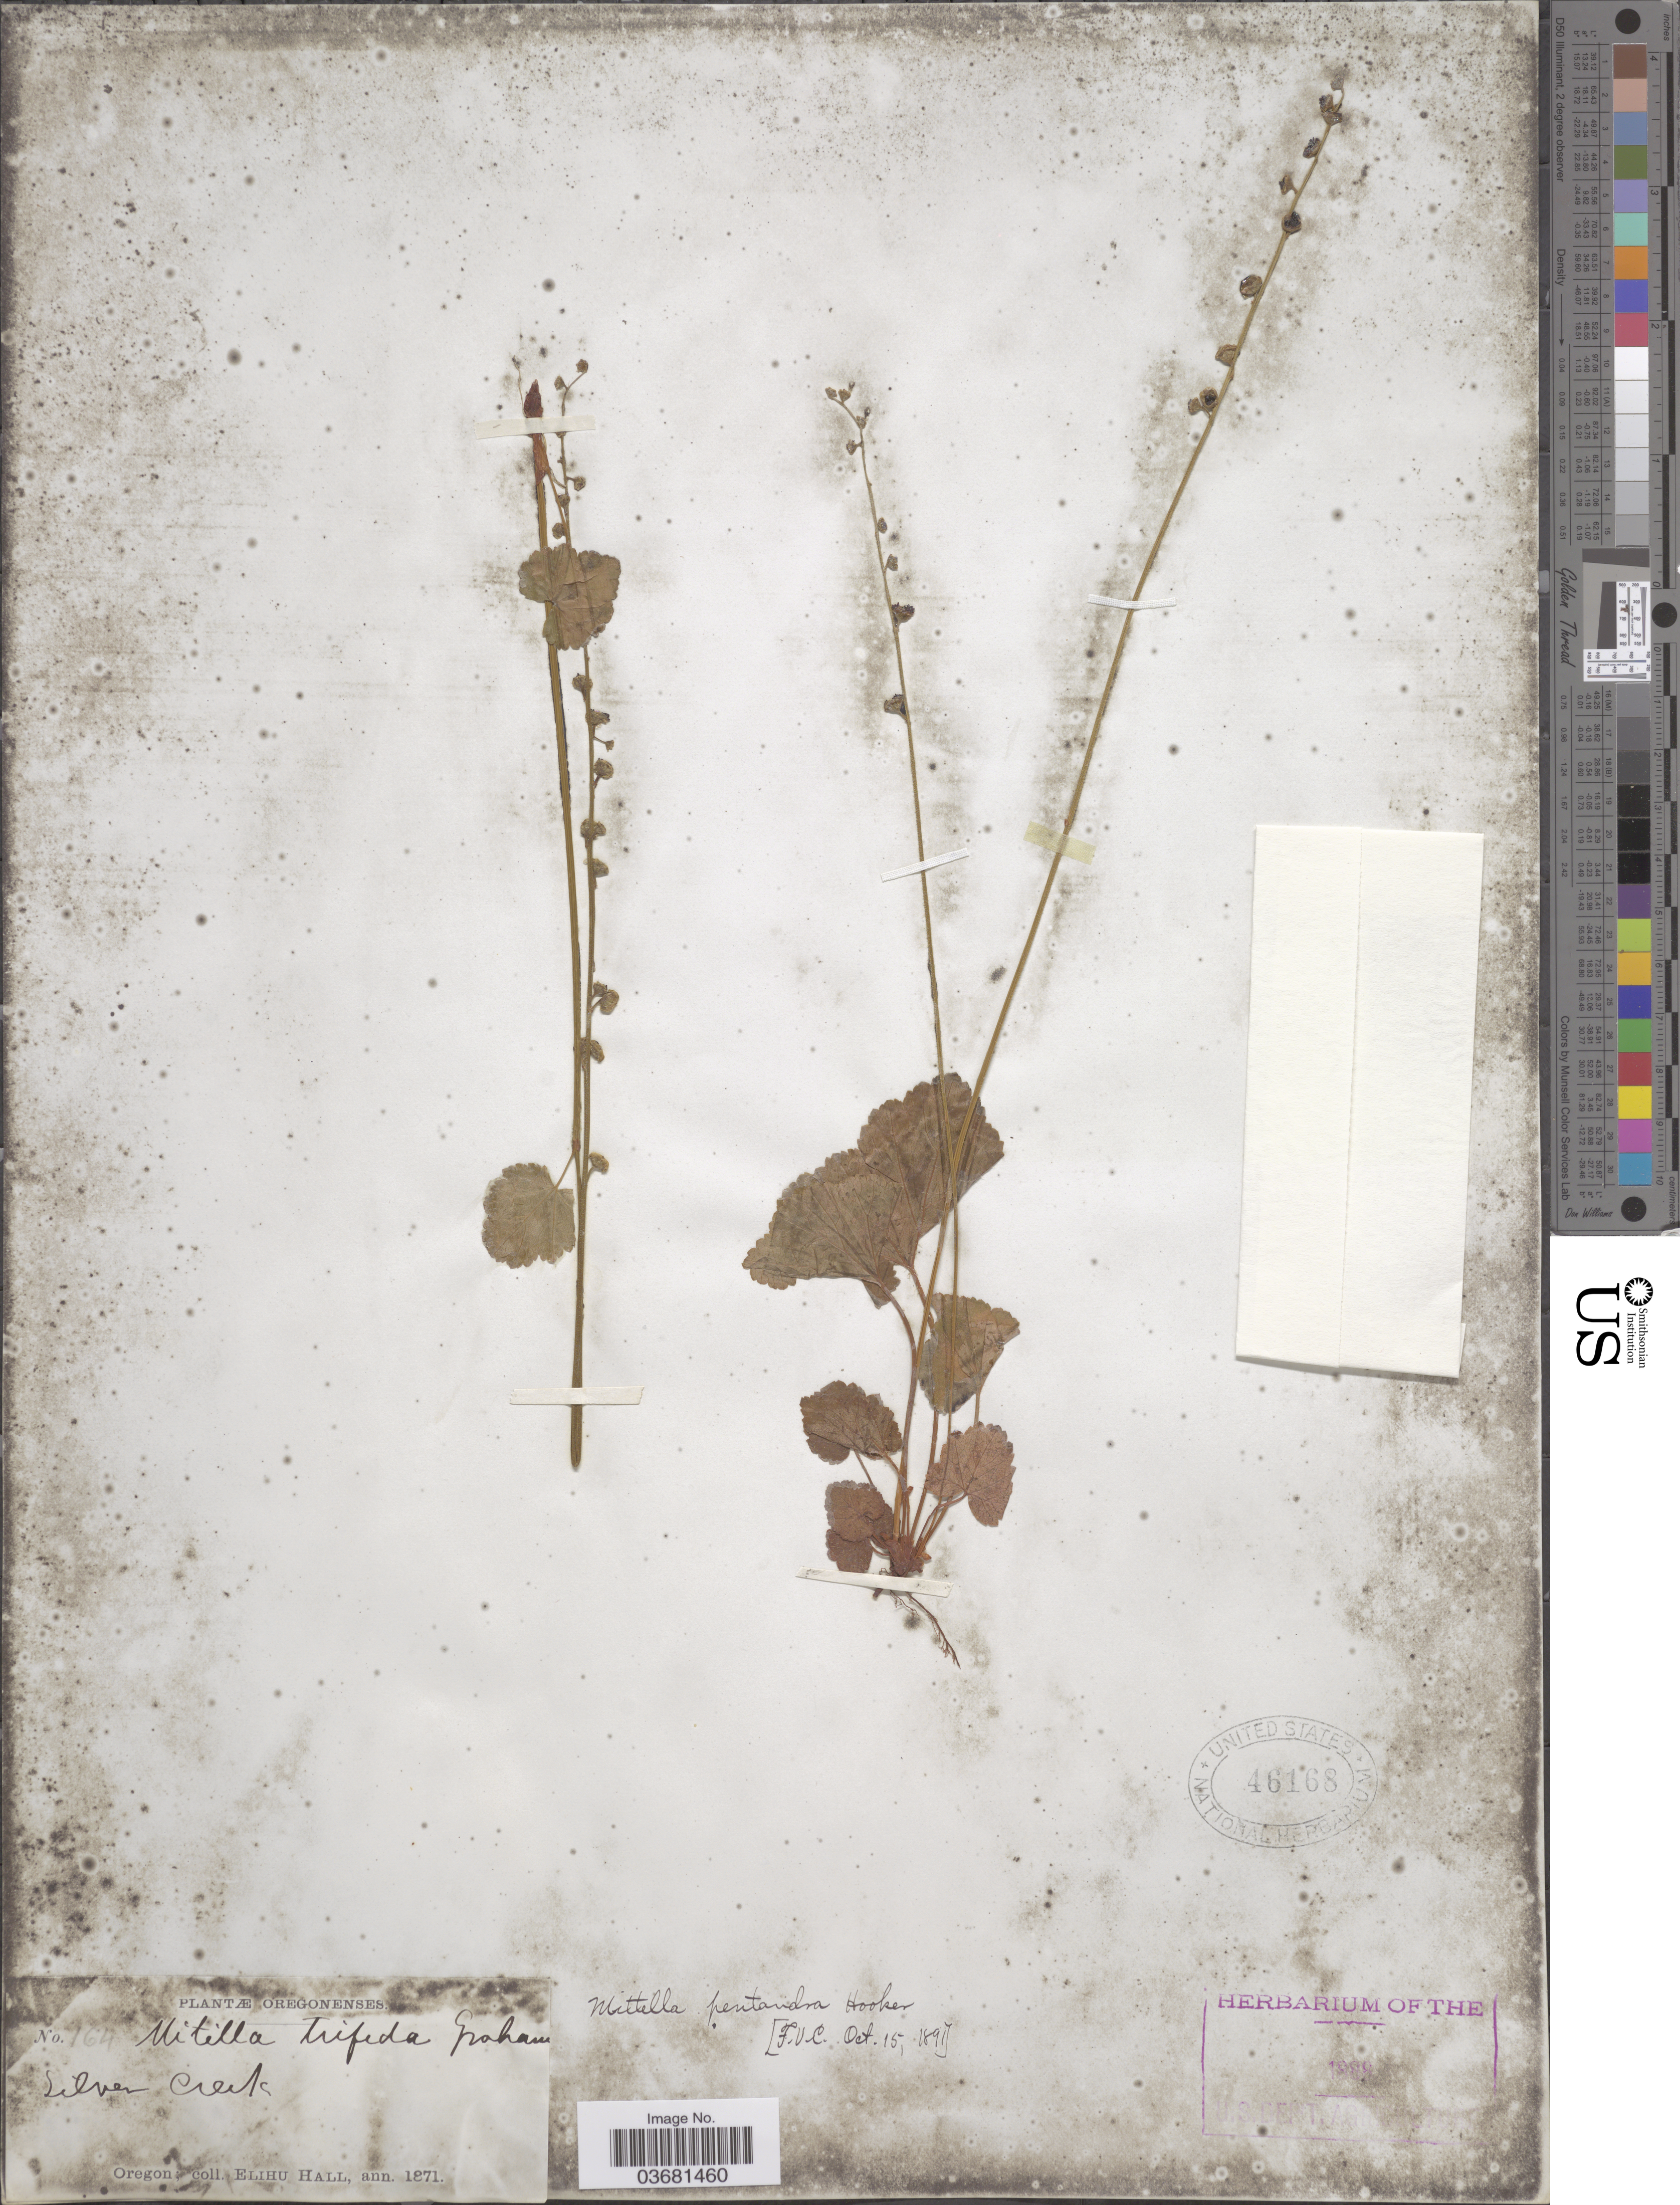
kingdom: Plantae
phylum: Tracheophyta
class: Magnoliopsida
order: Saxifragales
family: Saxifragaceae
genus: Mitella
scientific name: Mitella pentandra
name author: Hook.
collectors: E. Hall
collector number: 164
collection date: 1871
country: United States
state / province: Oregon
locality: Oregonenses. Silver Creek.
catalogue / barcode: US 46168